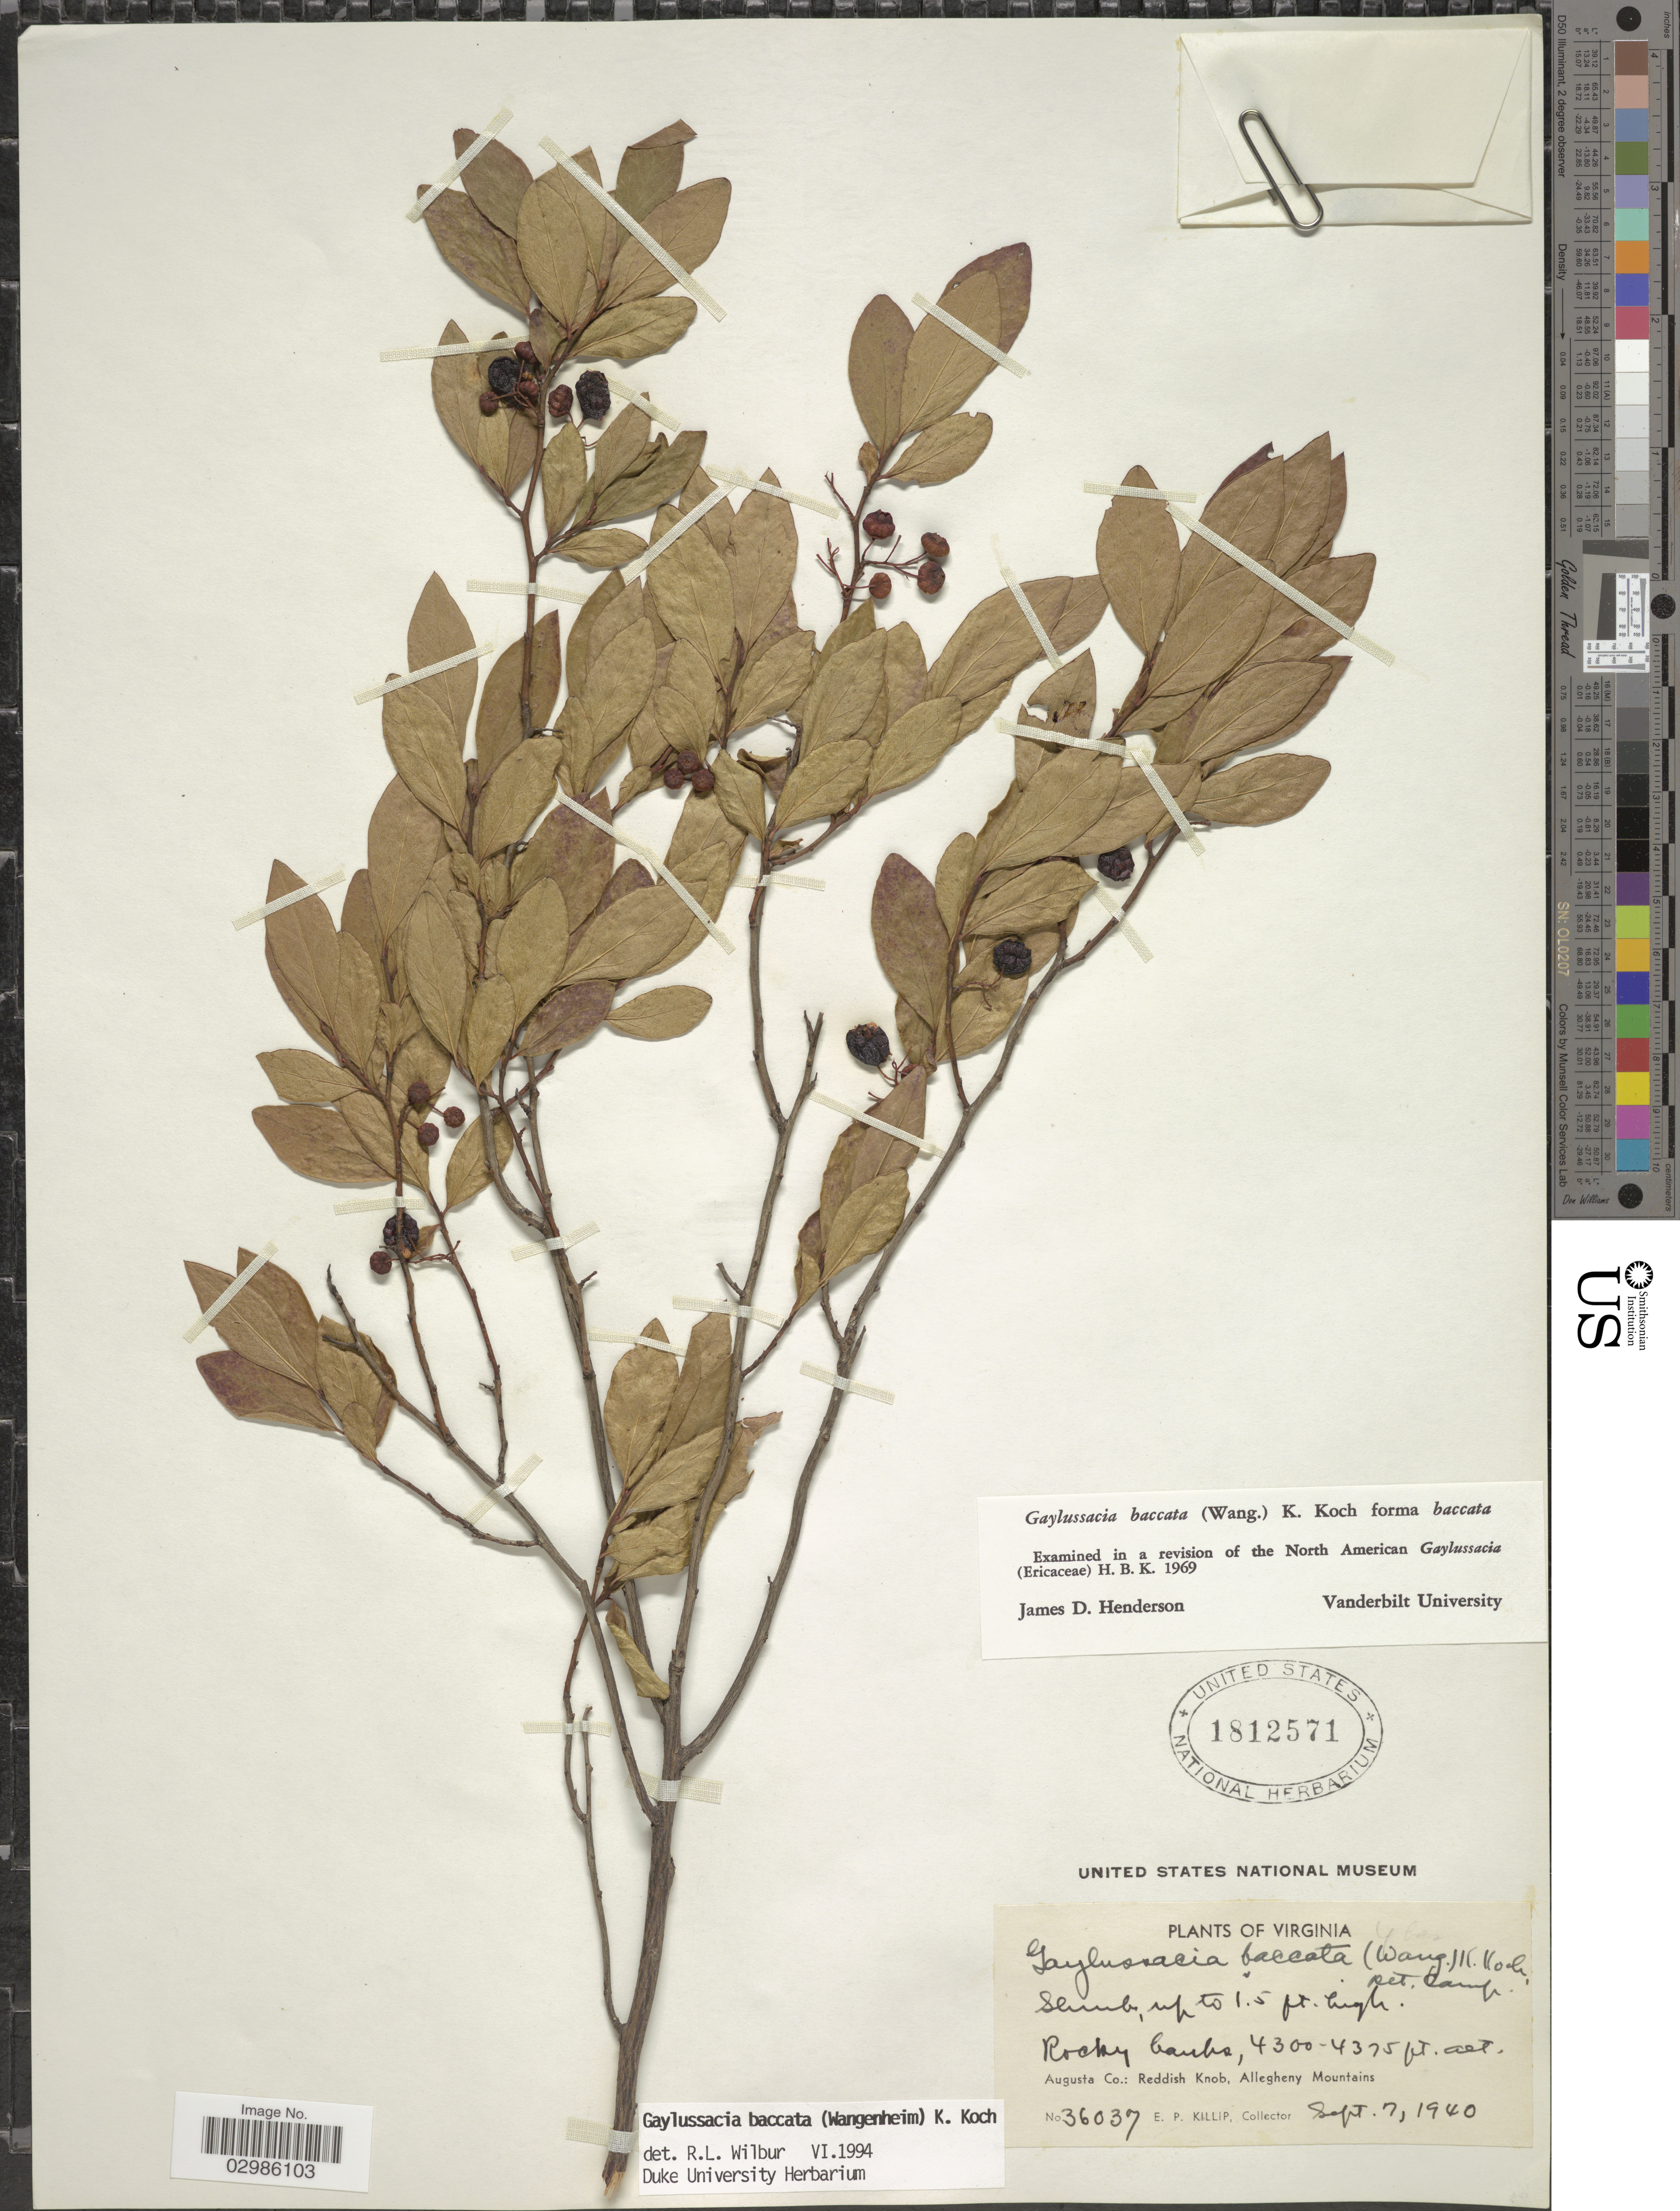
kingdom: Plantae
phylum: Tracheophyta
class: Magnoliopsida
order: Ericales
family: Ericaceae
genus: Gaylussacia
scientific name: Gaylussacia baccata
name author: (Wangenh.) K. Koch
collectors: E. P. Killip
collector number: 36037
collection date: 1940-09-07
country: United States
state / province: Virginia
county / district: Augusta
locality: Rocky banks. Augusta Co.: Reddish Knob, Allegheny Mountains.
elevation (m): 1311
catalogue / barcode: US 1812571